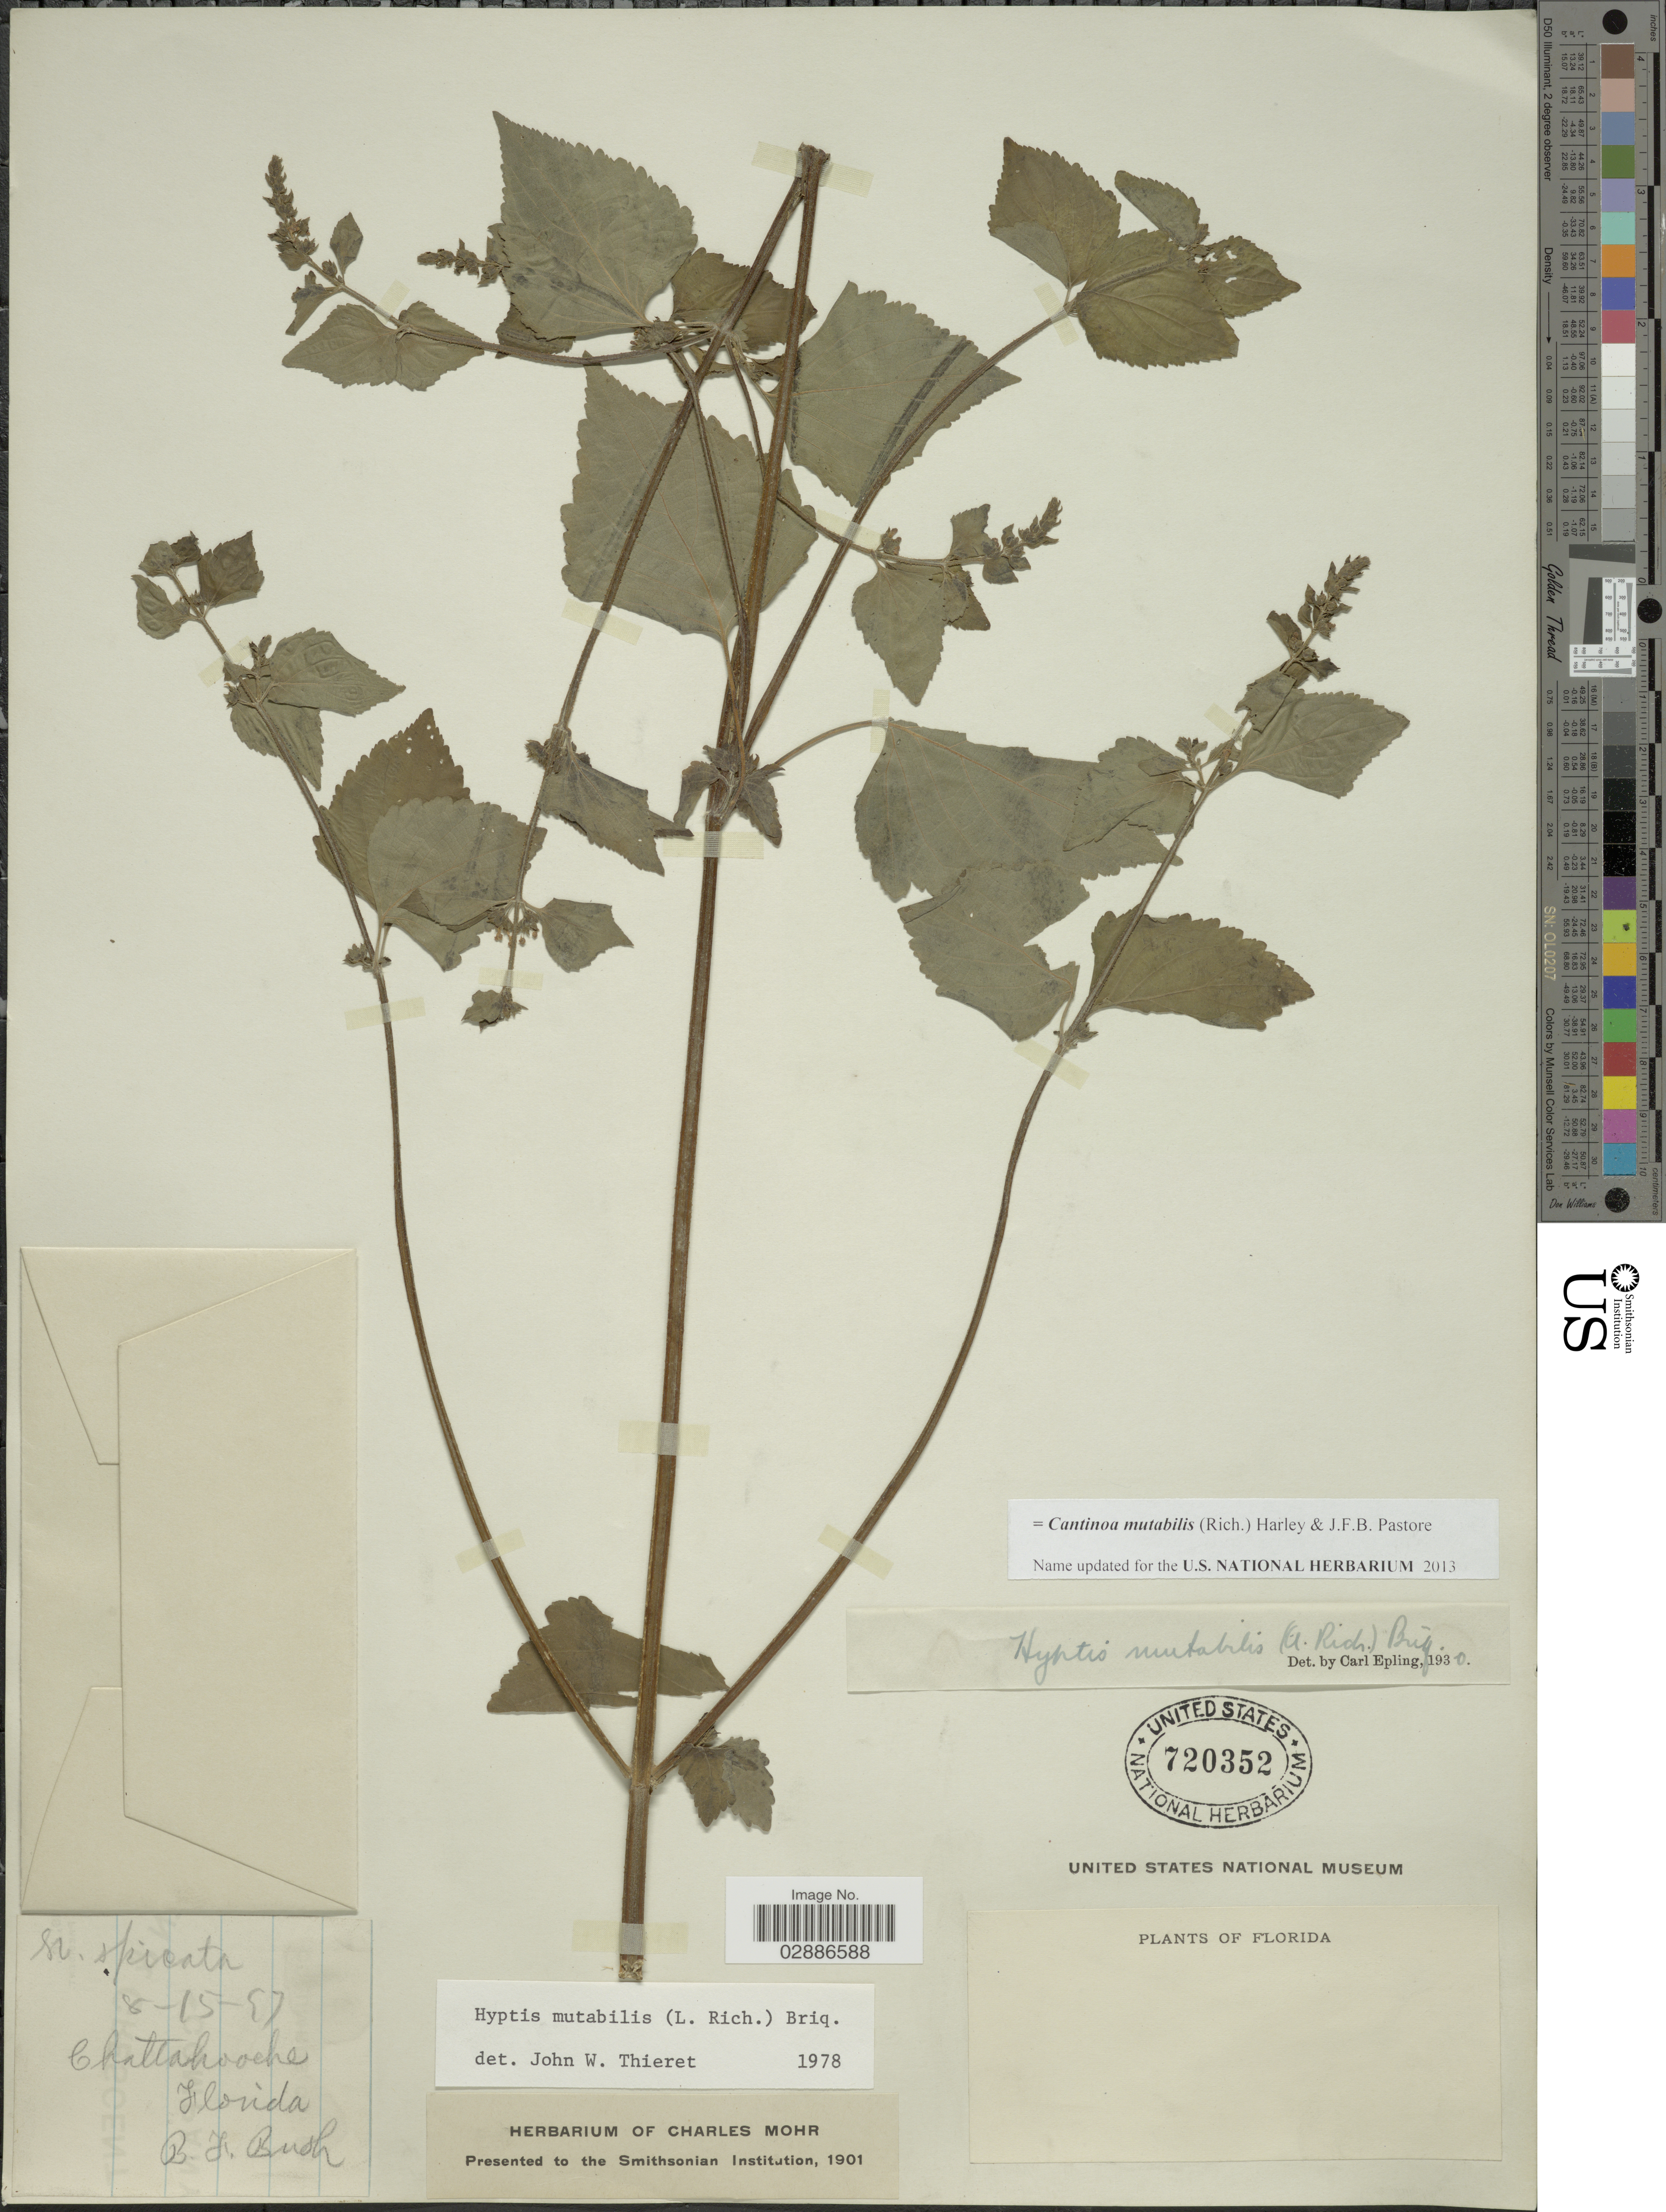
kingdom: Plantae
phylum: Tracheophyta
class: Magnoliopsida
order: Lamiales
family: Lamiaceae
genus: Cantinoa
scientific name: Cantinoa mutabilis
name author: (Epling) Harley & J.F.B. Pastore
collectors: B. F. Bush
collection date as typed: Transcribed d/m/y: 15/8/97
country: United States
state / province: Florida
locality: Chattahooche.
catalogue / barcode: US 720352